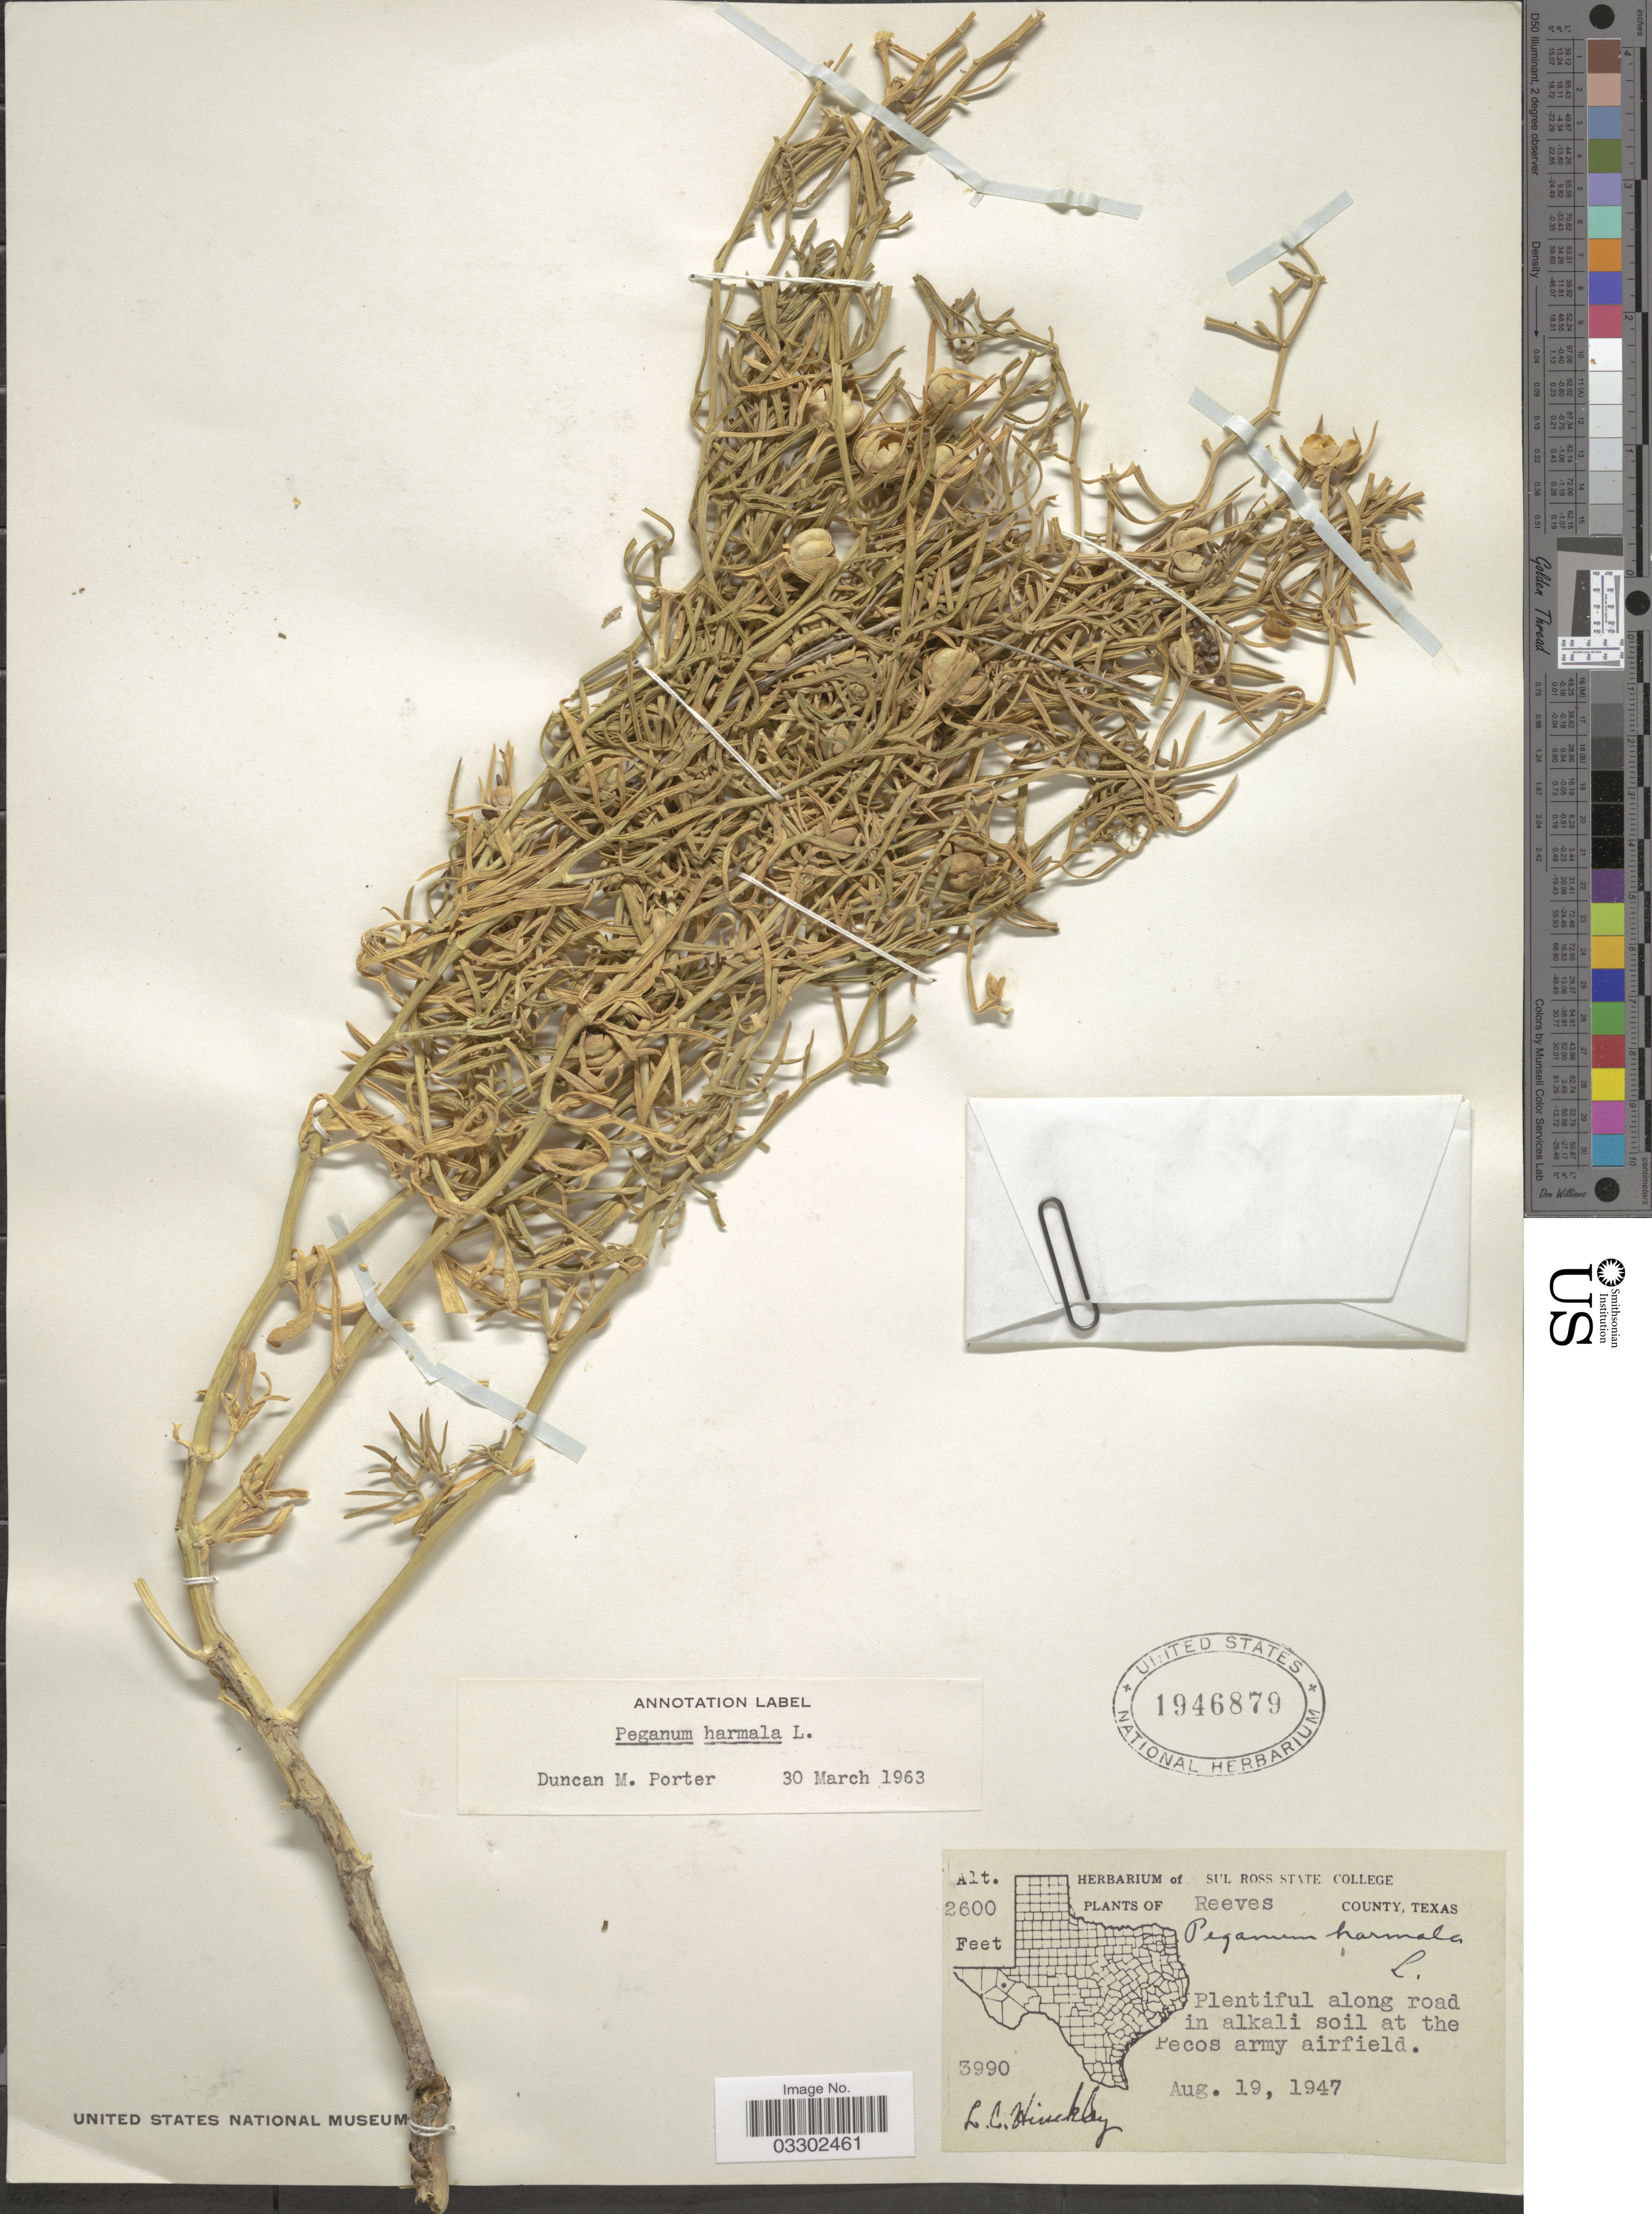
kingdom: Plantae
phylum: Tracheophyta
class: Magnoliopsida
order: Sapindales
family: Tetradiclidaceae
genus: Peganum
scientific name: Peganum harmala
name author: L.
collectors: L. Hinckley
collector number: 3990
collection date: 1947-08-19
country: United States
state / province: Texas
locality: Reeves County. Plentiful along road in alkali soil at the Pecos army airfield.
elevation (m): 792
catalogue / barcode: US 1946879